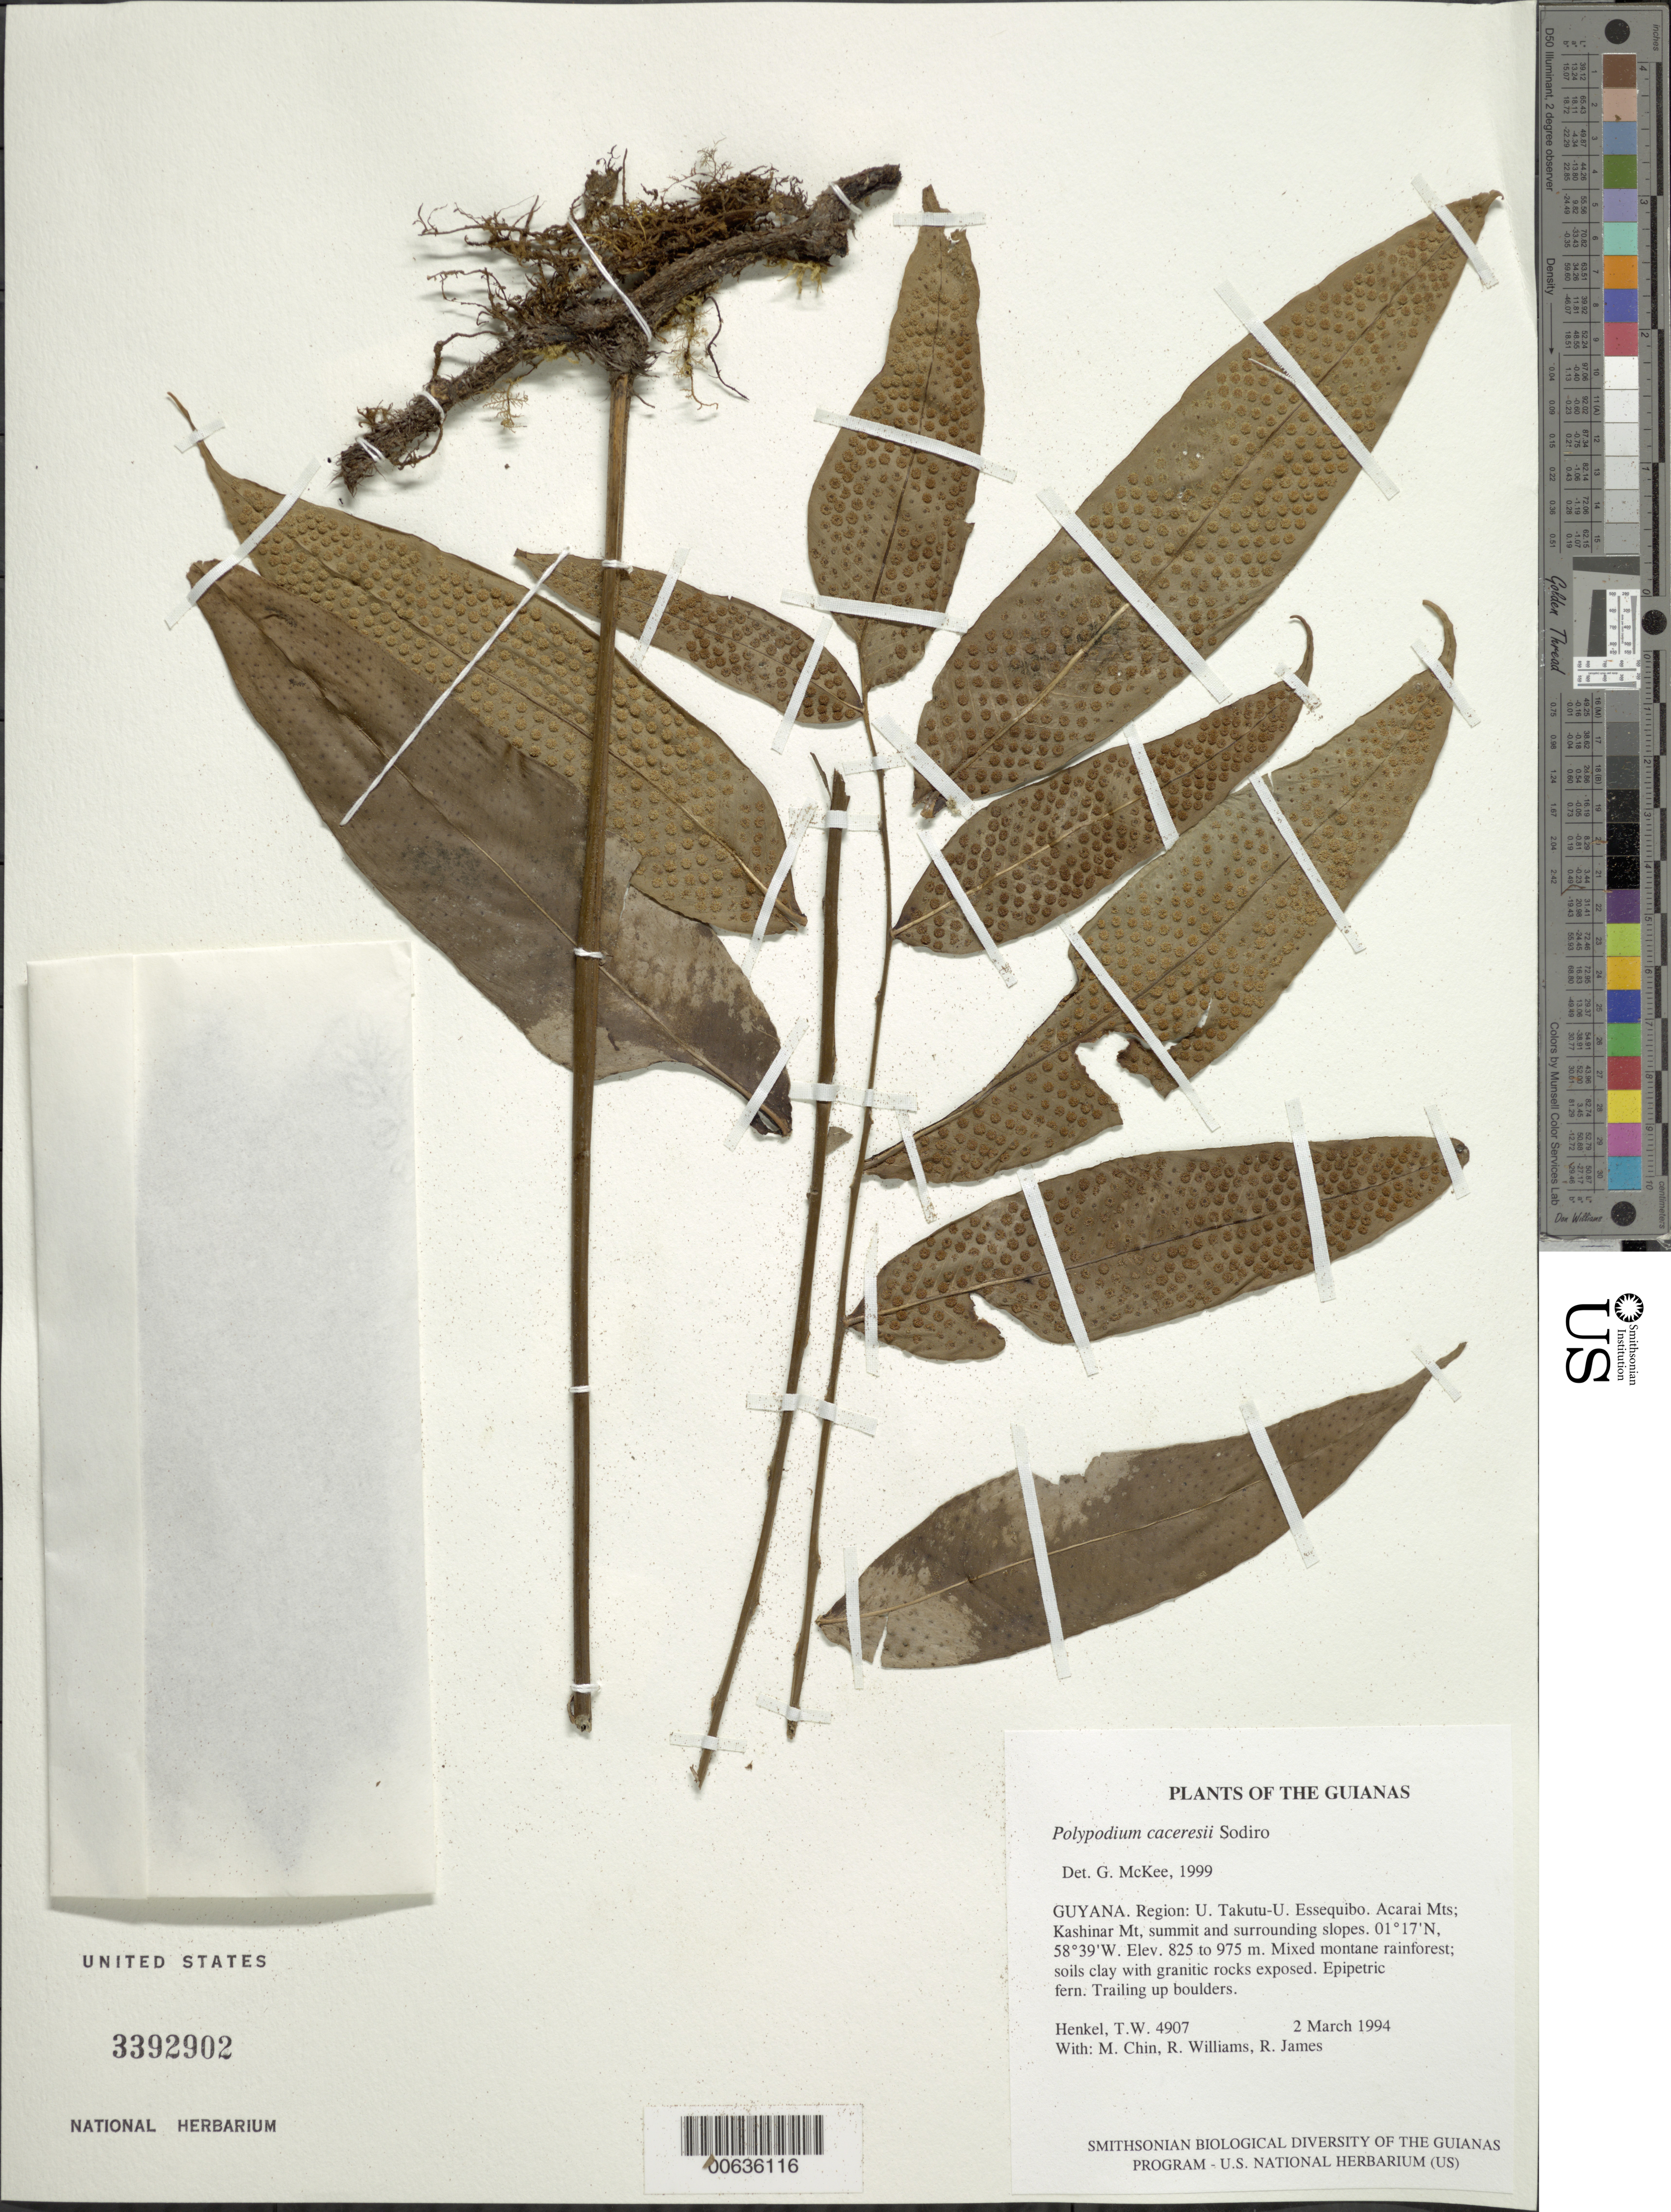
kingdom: Plantae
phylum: Tracheophyta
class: Polypodiopsida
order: Polypodiales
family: Polypodiaceae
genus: Serpocaulon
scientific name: Serpocaulon caceresii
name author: A.R. Sm.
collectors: T. Henkel, M. Chin, R. Williams & R. James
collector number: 4907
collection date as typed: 2 March 1994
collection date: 1994-03-02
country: Guyana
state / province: U. Takutu-U. Essequibo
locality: Acarai Mts; Kashinar Mt, summit and surrounding slopes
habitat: Mixed montane rainforest; soils clay with granitic rocks exposed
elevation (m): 825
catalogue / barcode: US 3392902